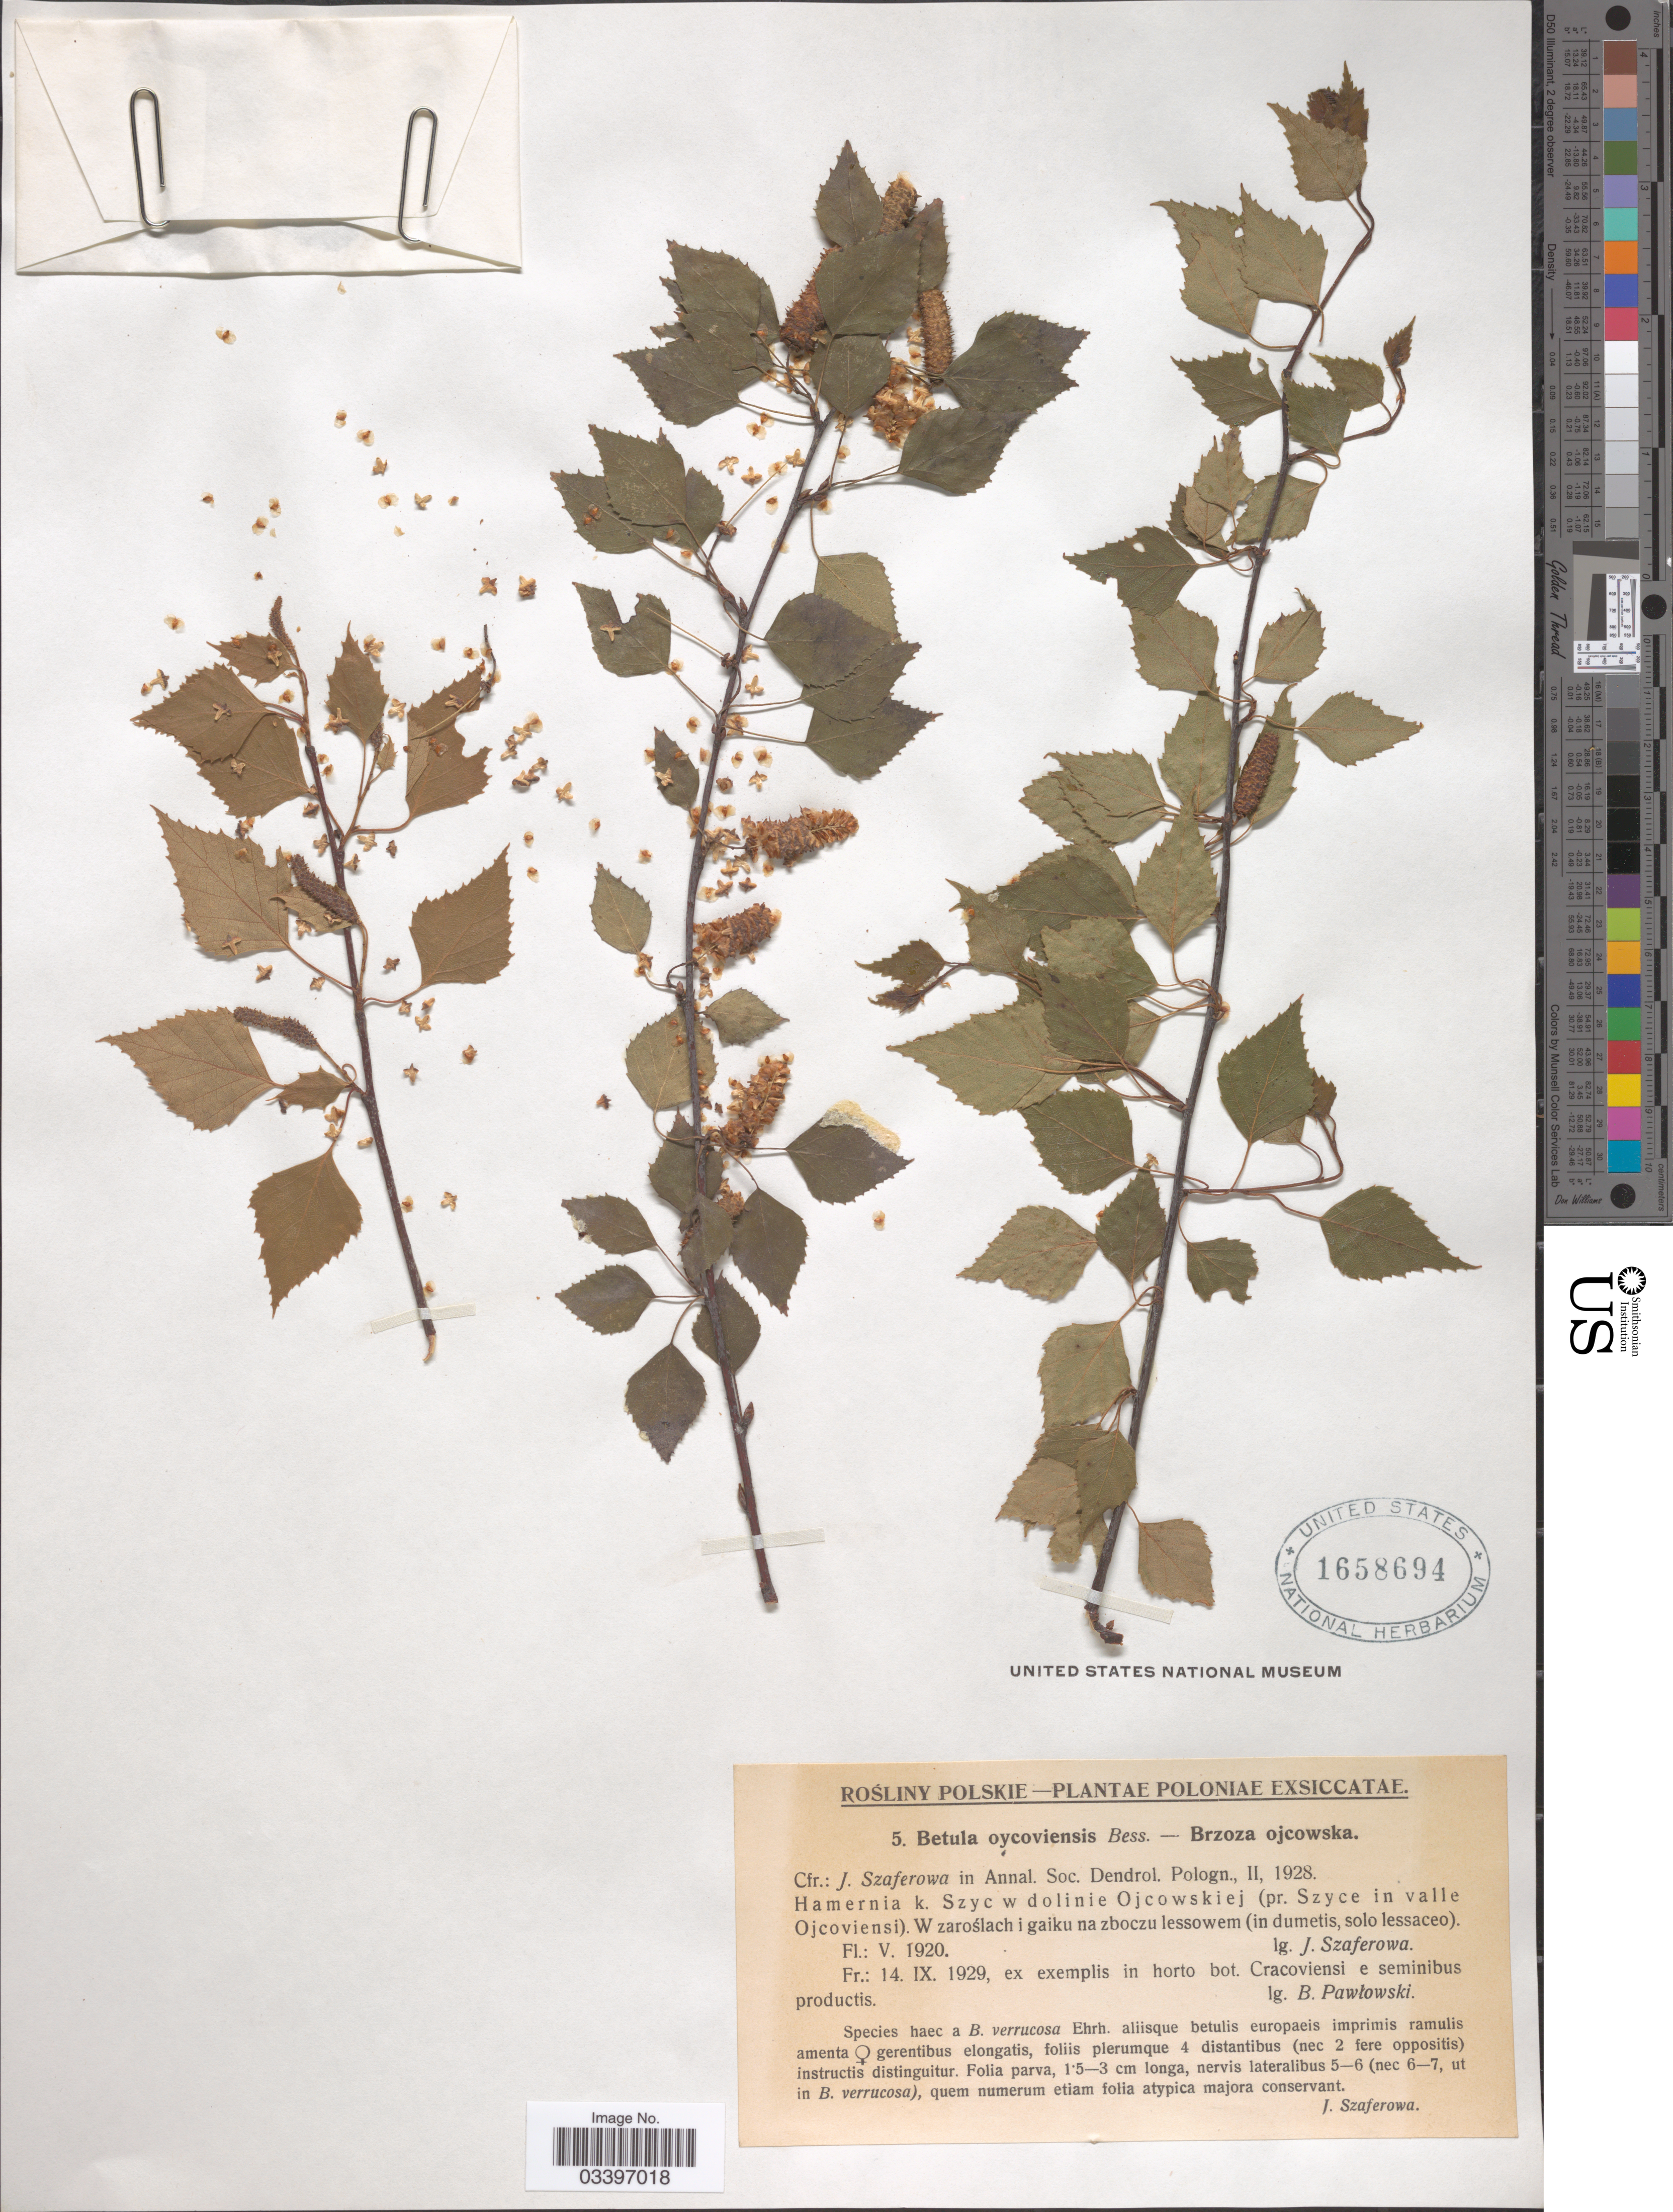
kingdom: Plantae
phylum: Tracheophyta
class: Magnoliopsida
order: Fagales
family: Betulaceae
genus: Betula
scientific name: Betula pendula var. oycowiensis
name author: Dippel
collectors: J. Szaferowa & B. Pawlowski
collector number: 5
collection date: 1920-05/1929-09-14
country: Poland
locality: Poloniae. Hamernia k. Szyc w dolinie Ojcowskiej (pr. Szyce in valle Ojcoviensi). Wzaroślach i gaiku na zboczu lessowem.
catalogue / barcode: US 1658694